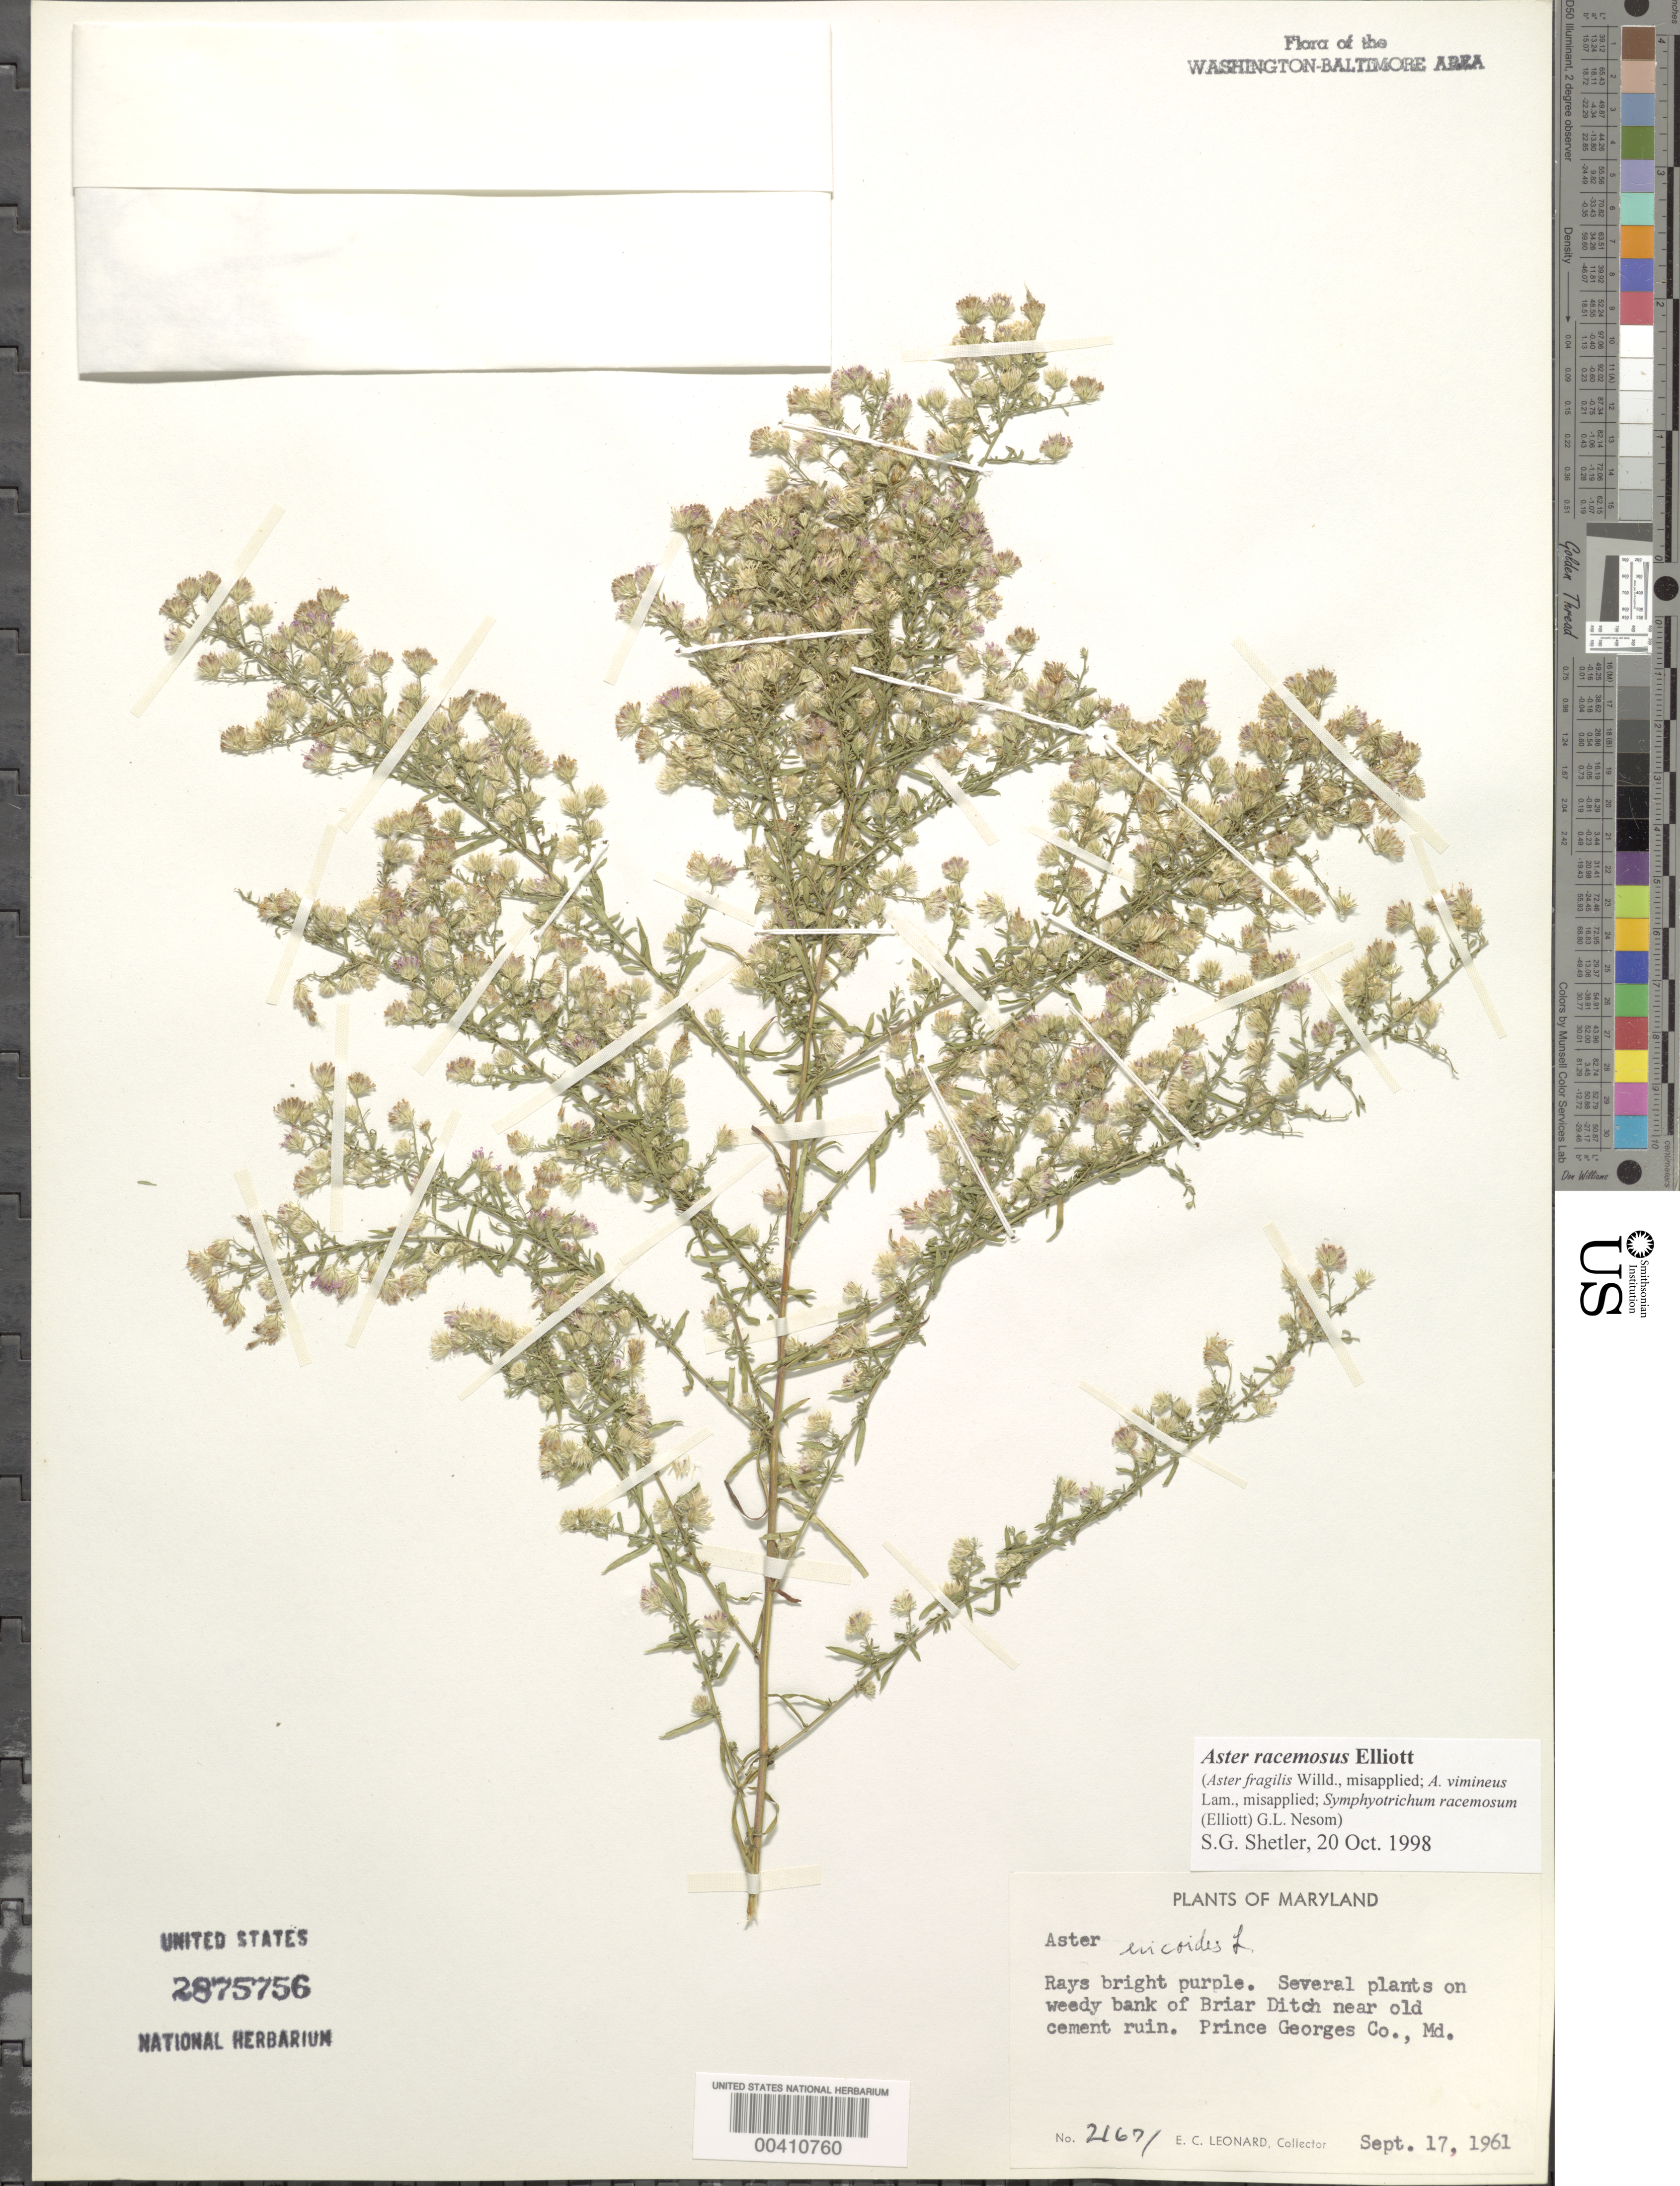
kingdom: Plantae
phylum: Tracheophyta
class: Magnoliopsida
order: Asterales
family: Asteraceae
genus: Symphyotrichum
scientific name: Symphyotrichum racemosum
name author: (Elliott) G.L. Nesom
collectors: E. C. Leonard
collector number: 21671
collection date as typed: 17 Sep 1961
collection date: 1961-09-17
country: United States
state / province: Maryland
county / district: Prince George's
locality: Briar Ditch, back of Riverdale Apartments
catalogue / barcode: US 2875756